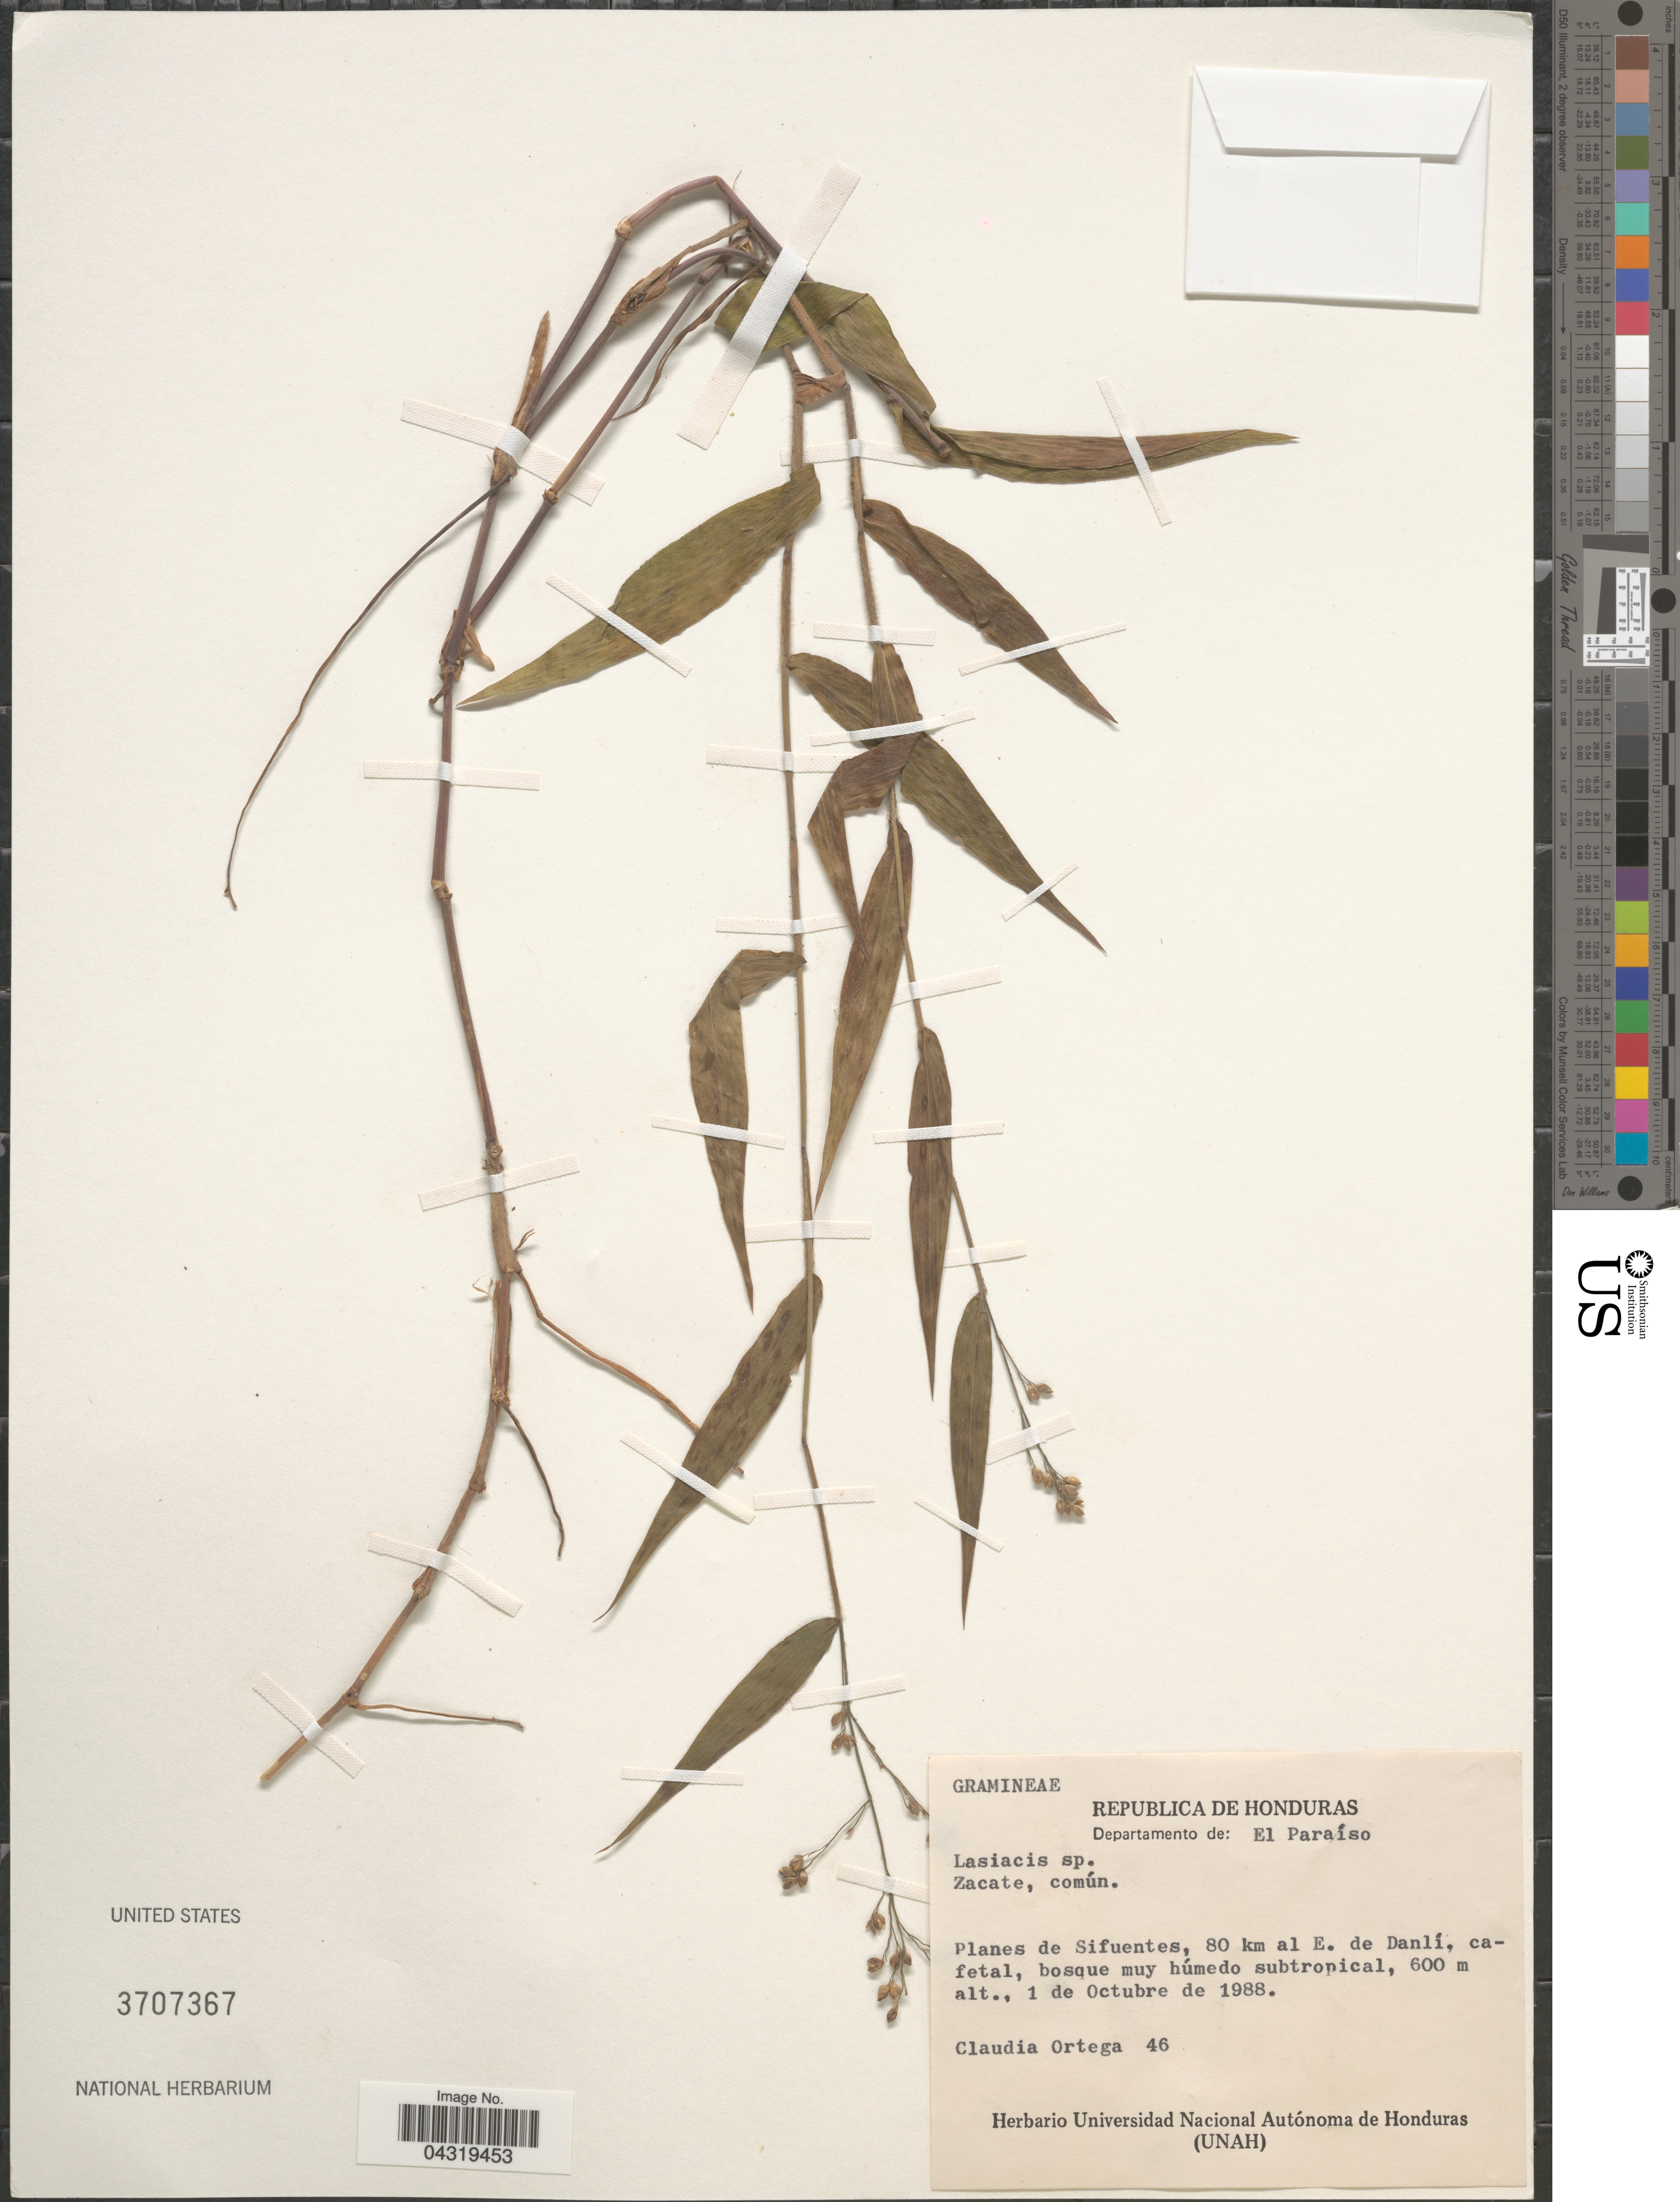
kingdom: Plantae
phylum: Tracheophyta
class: Liliopsida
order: Poales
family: Poaceae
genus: Lasiacis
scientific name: Lasiacis sp.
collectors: C. Ortega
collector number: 46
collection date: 1988-10-01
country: Honduras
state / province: El Paraiso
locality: Republica de Honduras. Departamento de: El Paraíso. Planes de Sifuentes, 80 km al E. de Danlí, cafetal, bosque muy húmedo subtropical.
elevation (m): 600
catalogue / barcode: US 3707367